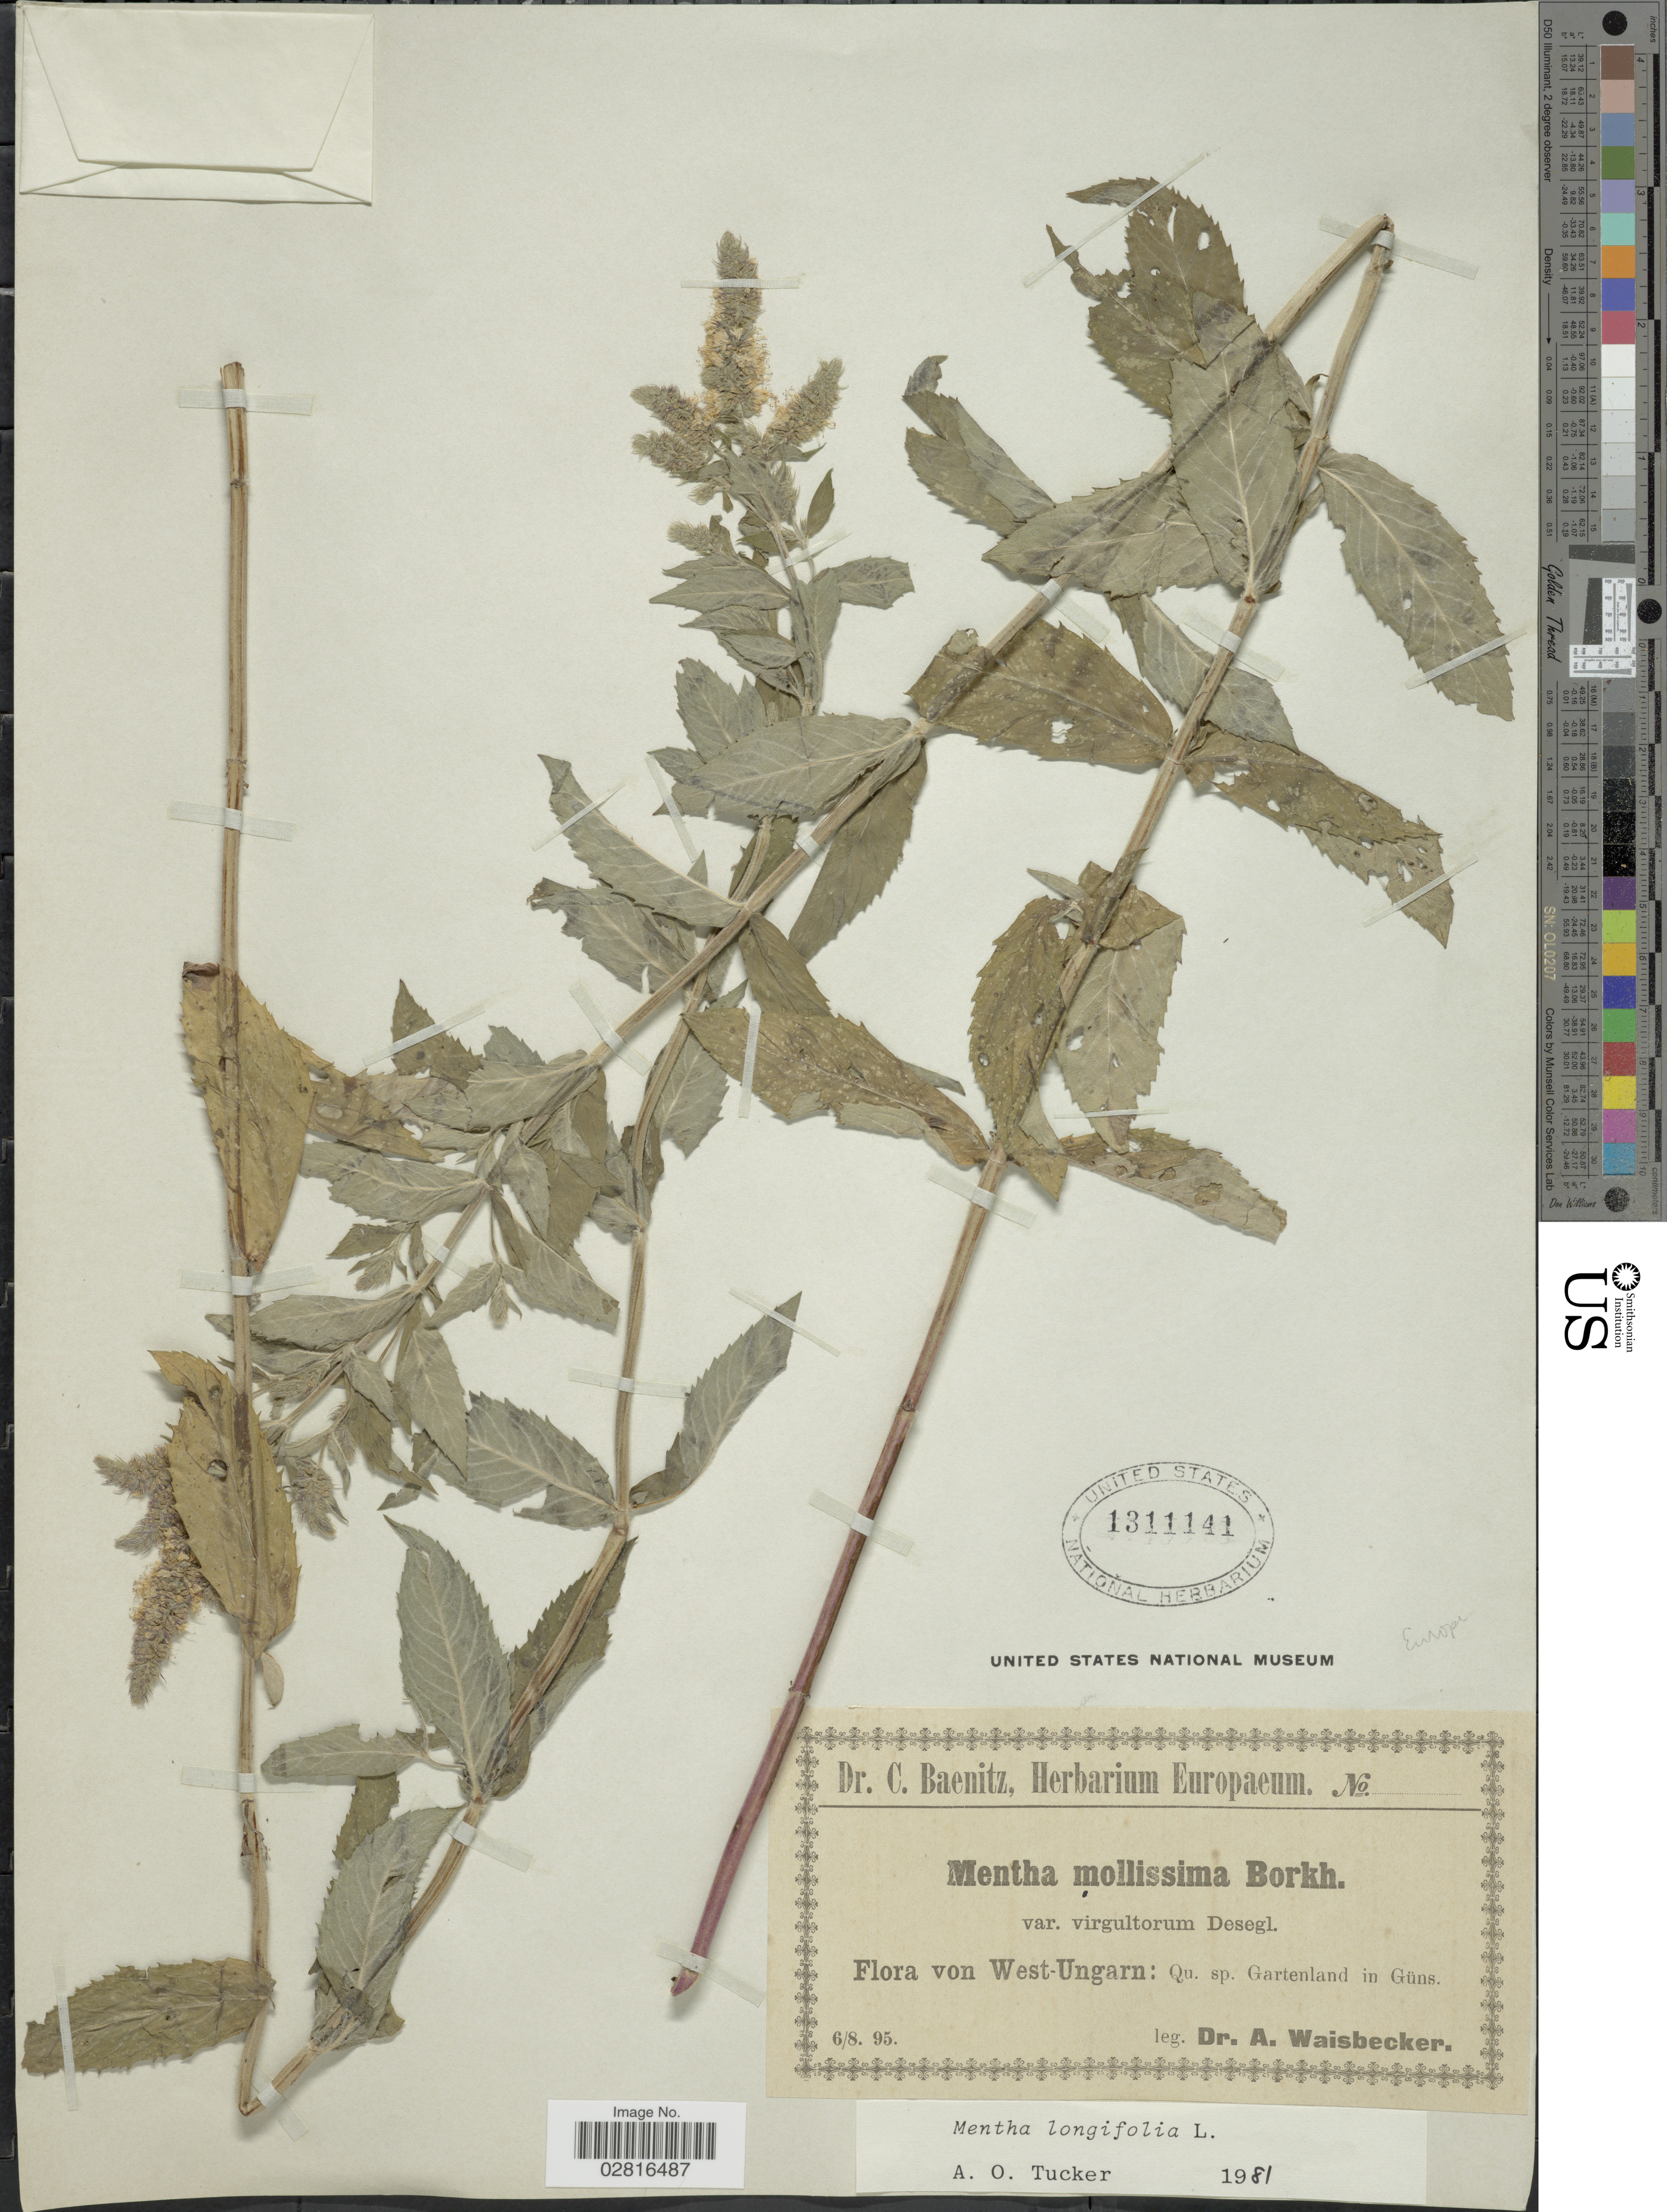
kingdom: Plantae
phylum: Tracheophyta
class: Magnoliopsida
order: Lamiales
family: Lamiaceae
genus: Mentha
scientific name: Mentha longifolia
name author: (L.) L.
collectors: A. Waisbecker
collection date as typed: Transcribed d/m/y: 6/8/95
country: Hungary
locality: West-Ungarn: Qu. sp. Gartenland in Güns.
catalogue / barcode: US 1311141